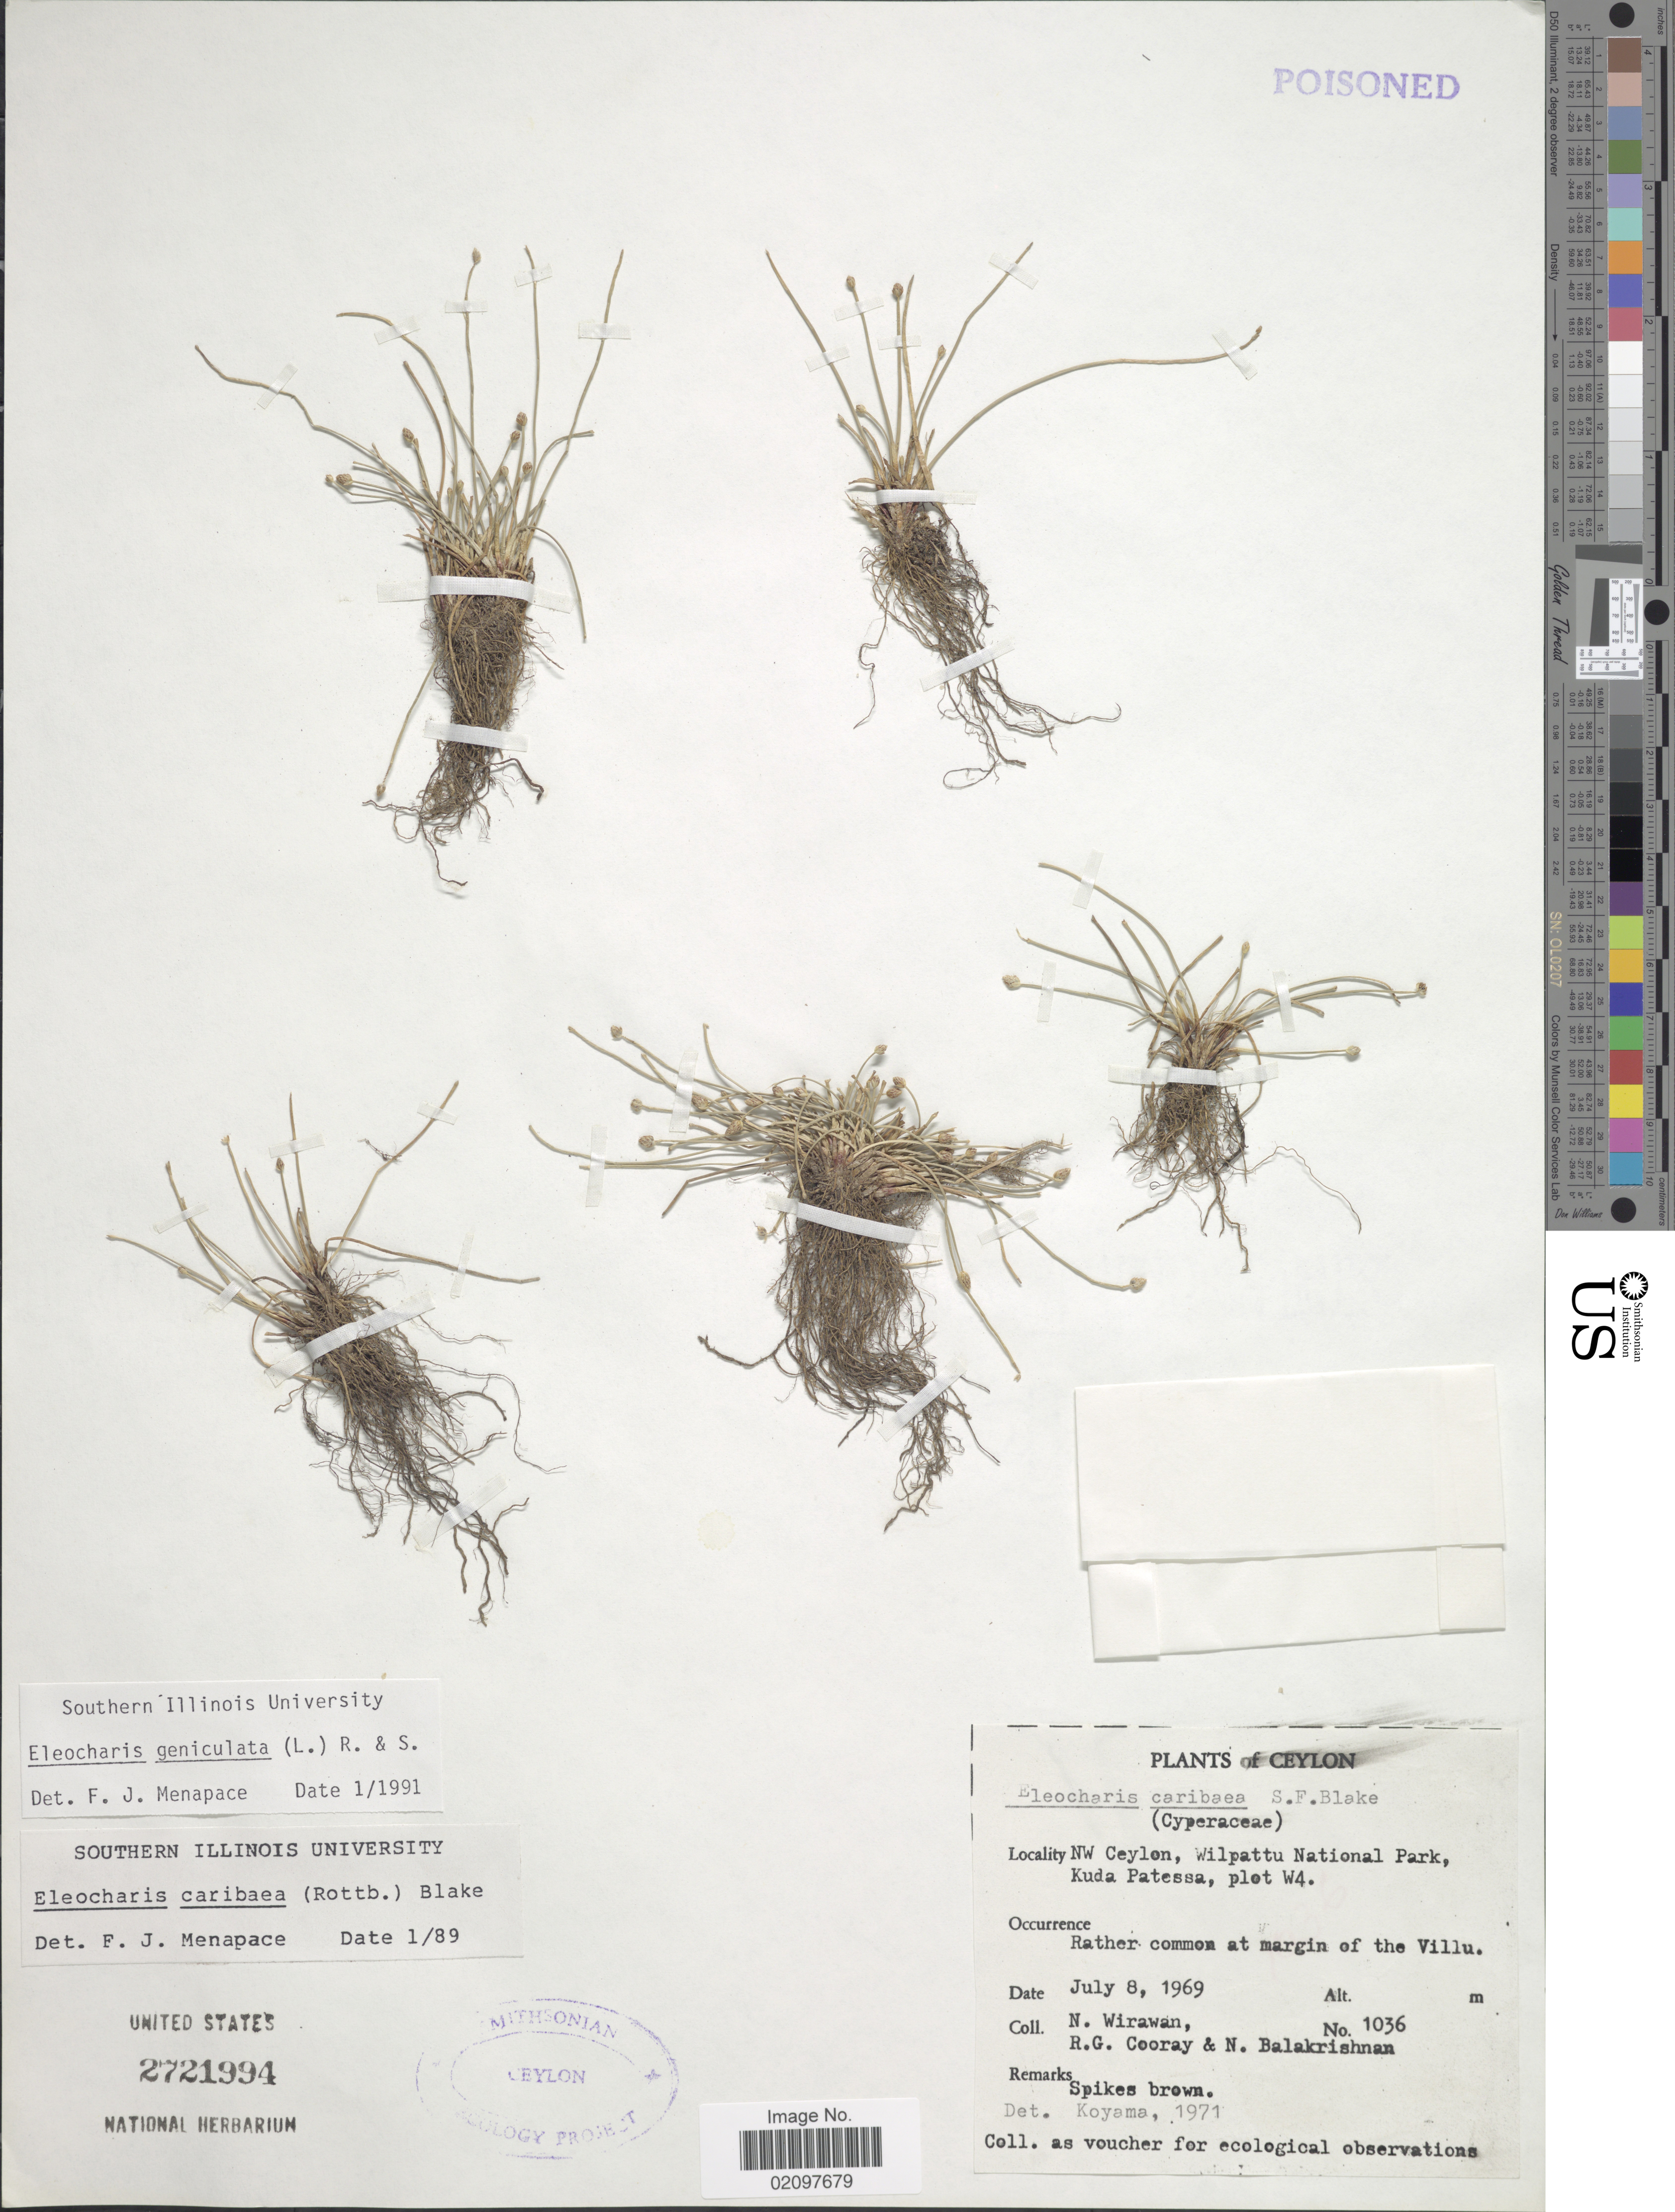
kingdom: Plantae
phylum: Tracheophyta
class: Liliopsida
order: Poales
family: Cyperaceae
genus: Eleocharis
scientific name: Eleocharis geniculata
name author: (L.) Roem. & Schult.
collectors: N. Wirawan, R. Cooray & N. Balakrishnan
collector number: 1036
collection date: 1969-07-08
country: Sri Lanka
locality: NW Ceylon, Wilpattu National Park, Kuda Patessa, plot W4, Rather common at margi of the Villu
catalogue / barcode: US 2721994